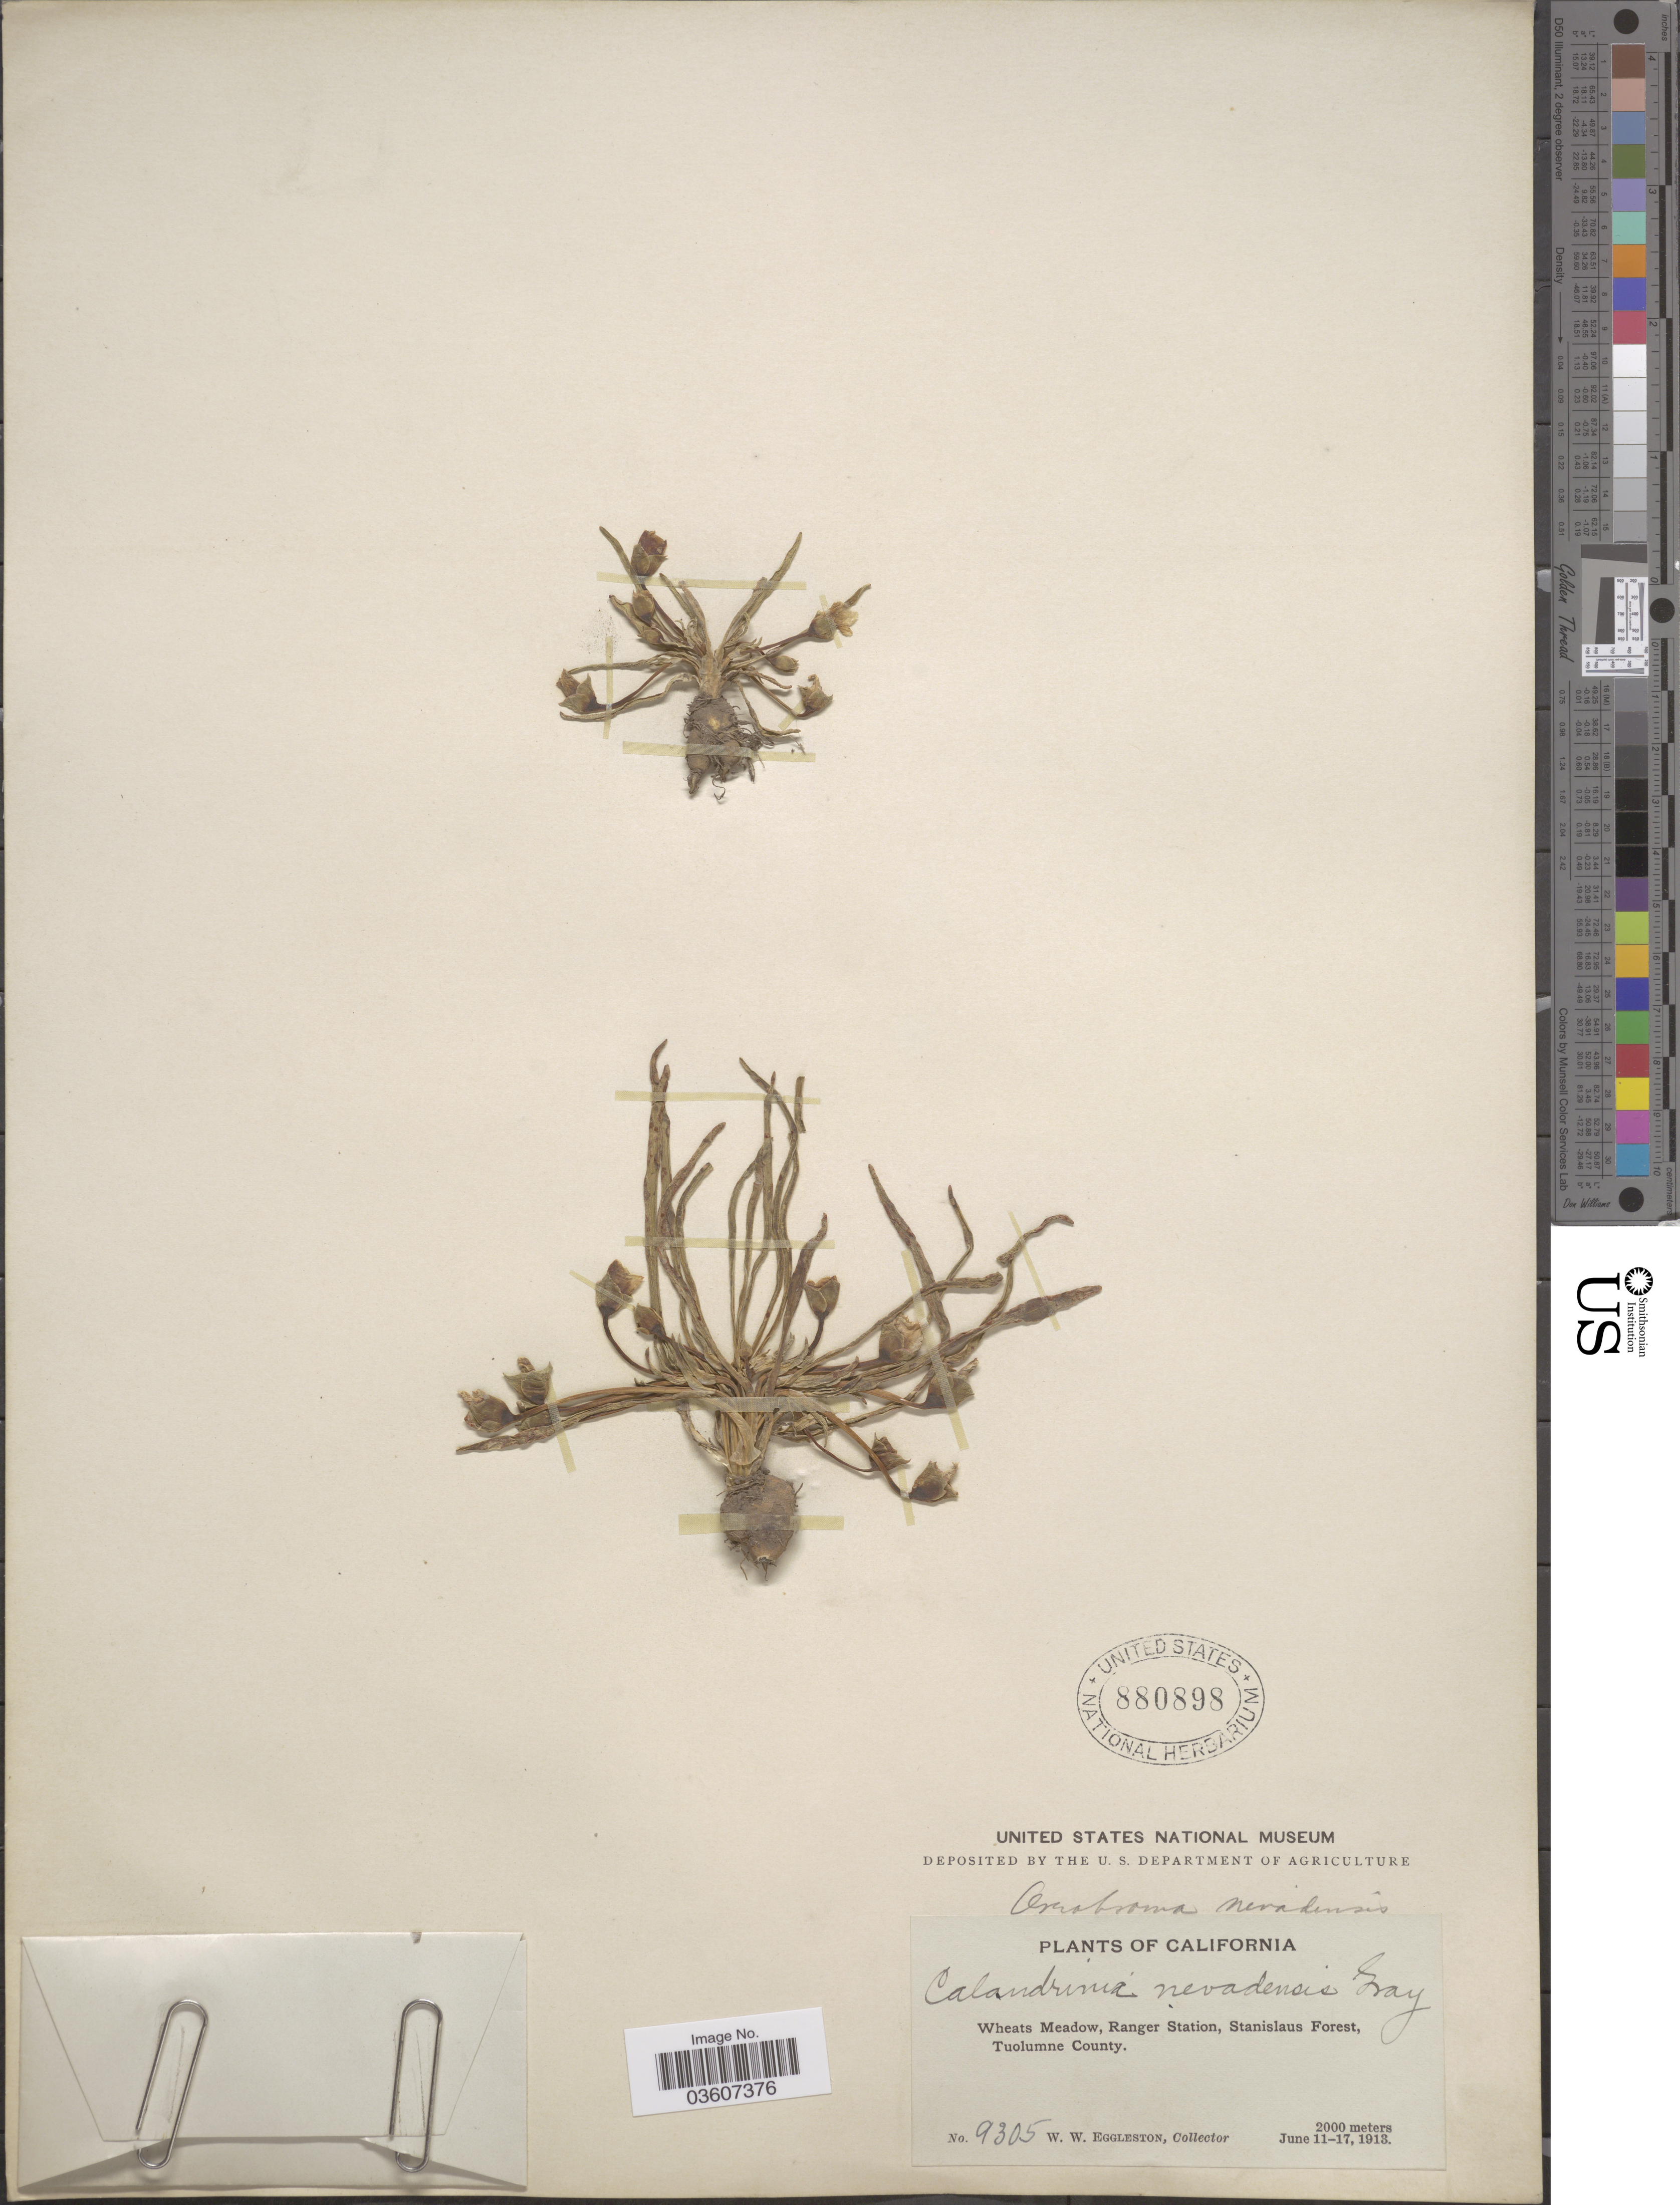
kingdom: Plantae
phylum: Tracheophyta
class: Magnoliopsida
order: Caryophyllales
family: Montiaceae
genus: Lewisia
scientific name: Lewisia nevadensis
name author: (A. Gray) B.L. Rob.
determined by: Strong, Mark T., (BOT), Smithsonian Institution - National Museum of Natural History (UNITED STATES)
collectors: W. W. Eggleston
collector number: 9305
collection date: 1913-06-11/1913-06-17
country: United States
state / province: California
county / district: Tuolumne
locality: Wheats Meadow, Ranger Station, Stanislaus Forest, Tuolumne County.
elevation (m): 2000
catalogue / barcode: US 880898